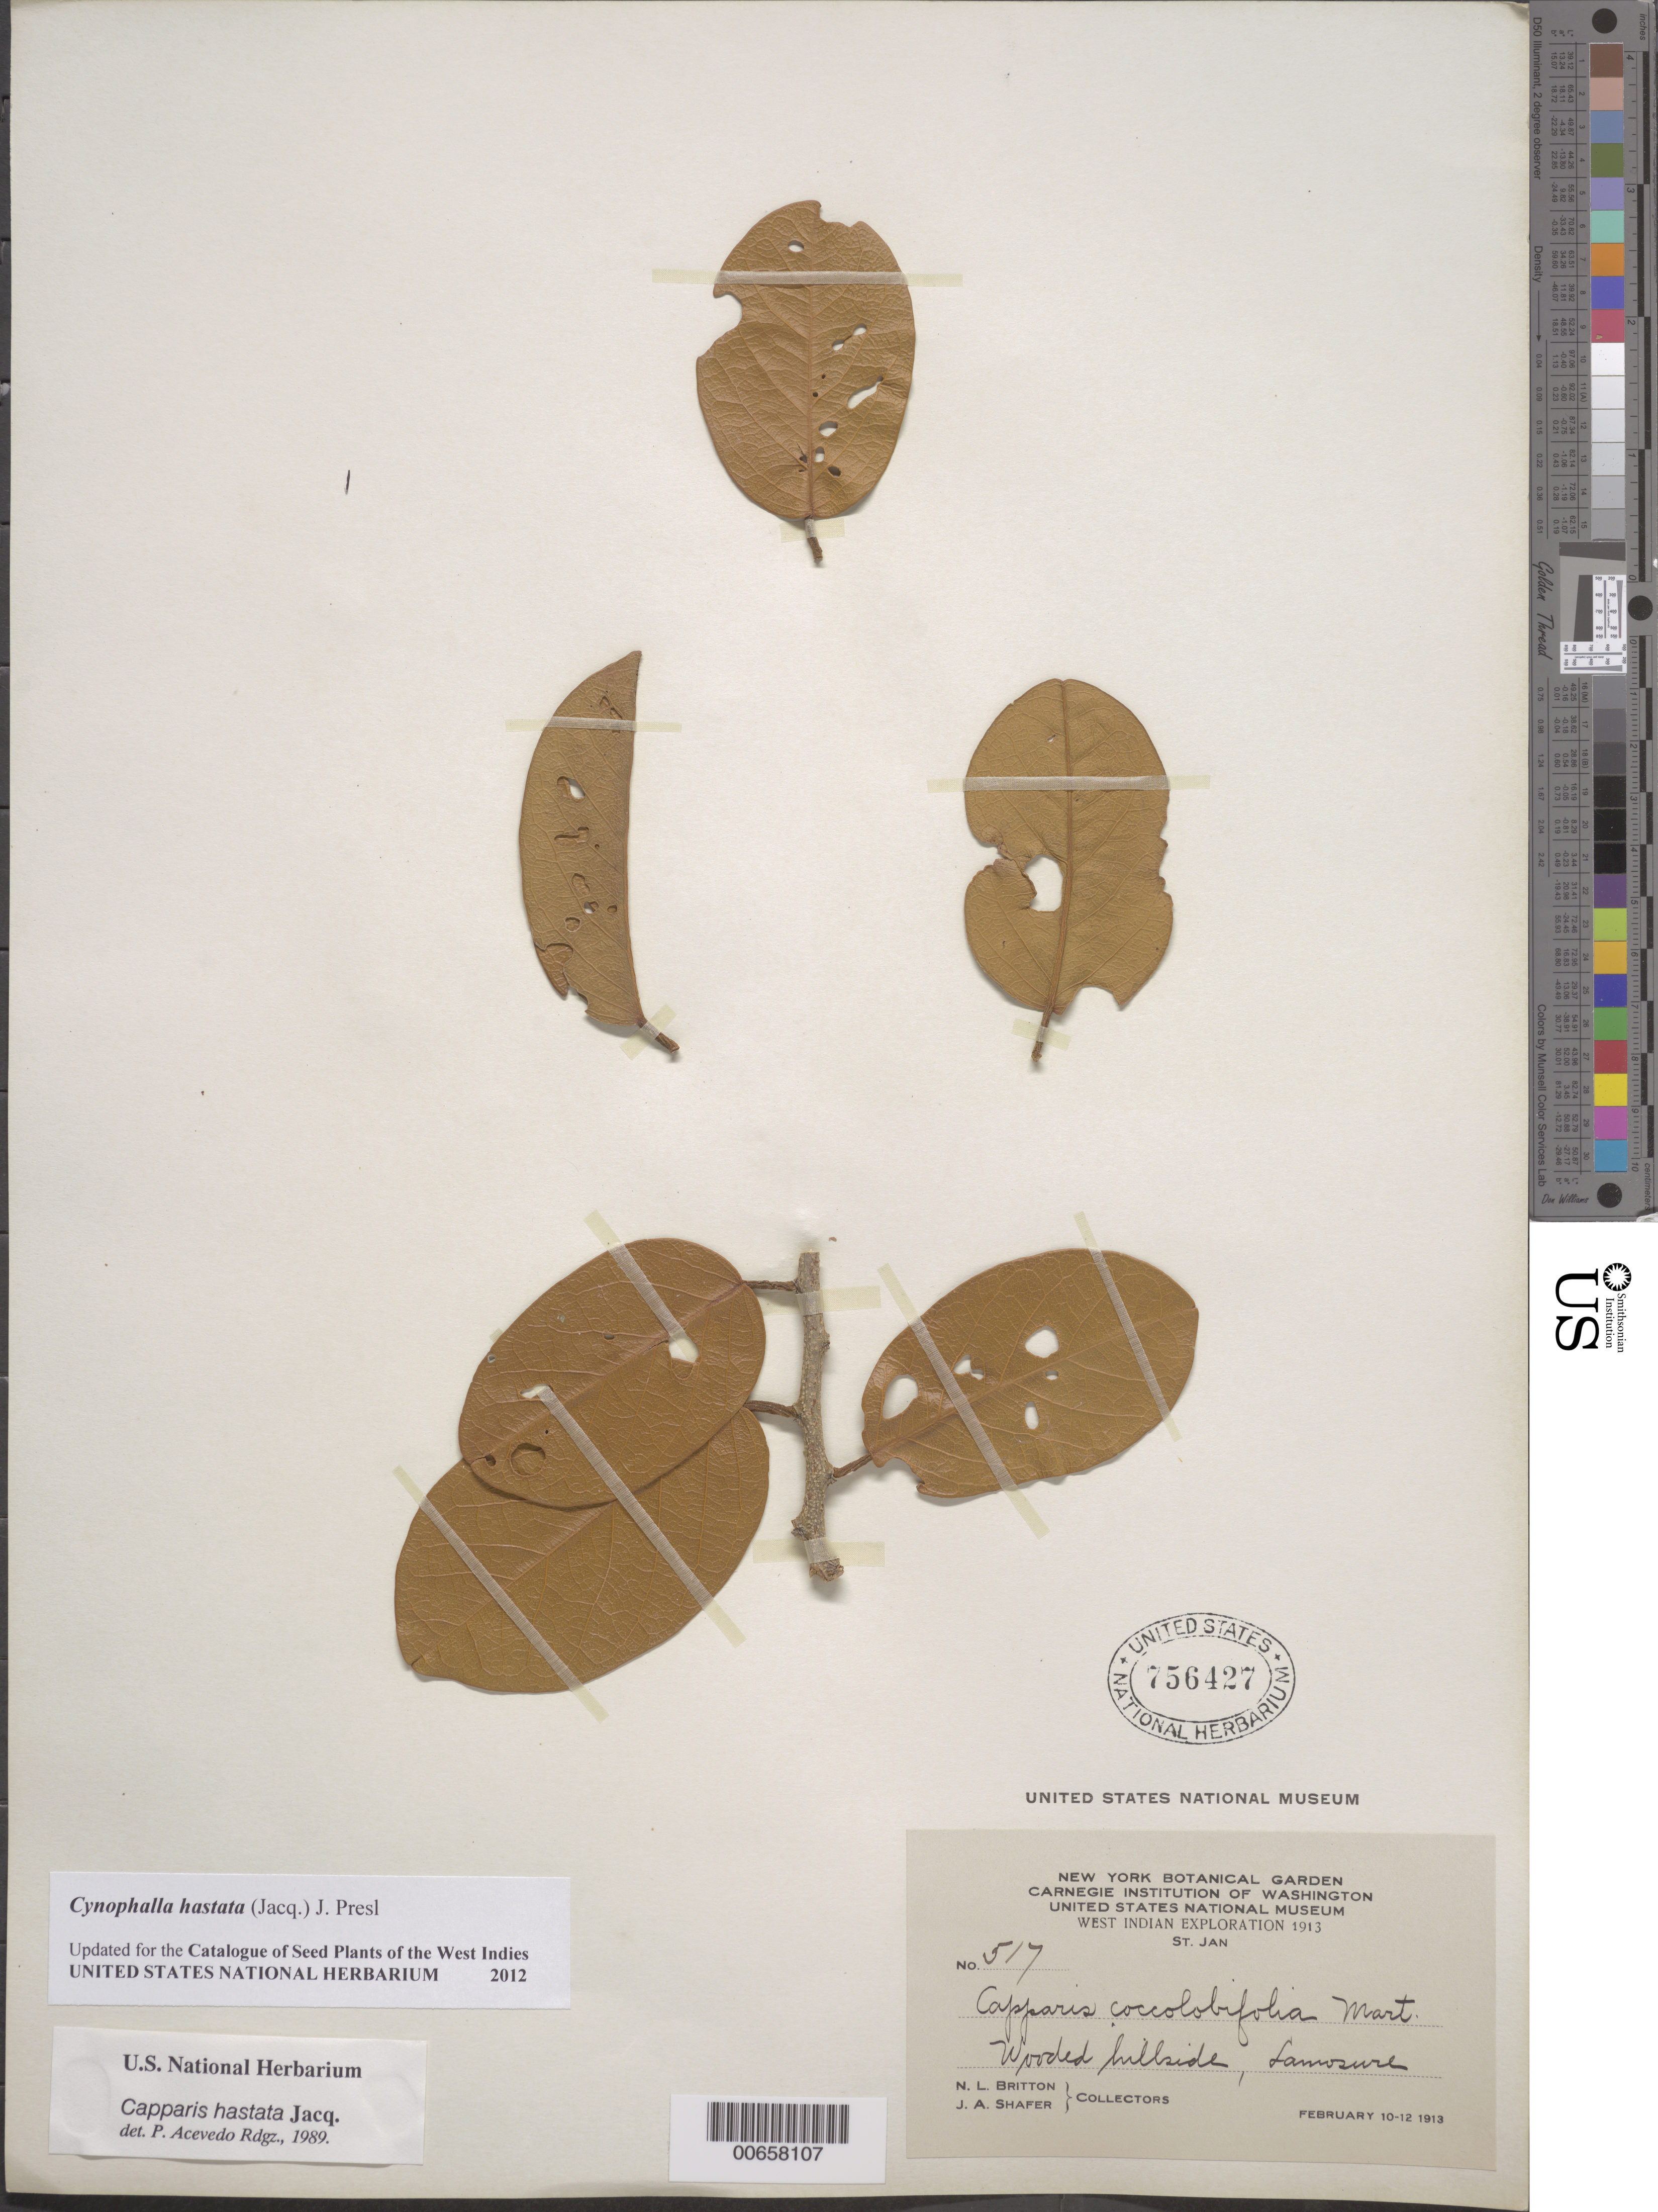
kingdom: Plantae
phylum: Tracheophyta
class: Magnoliopsida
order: Brassicales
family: Capparaceae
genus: Capparis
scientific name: Capparis hastata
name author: Jacq.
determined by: Acevedo-Rodríguez, P., (BOT), Smithsonian Institution - National Museum of Natural History (UNITED STATES)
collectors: N. Britton & J. A. Shafer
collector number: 517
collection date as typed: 10 Feb 1913 to 12 Feb 1913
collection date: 1913-02-10/1913-02-12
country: U.S. Virgin Islands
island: St. John Island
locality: Lamosure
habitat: Wooded hillside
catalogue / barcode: US 756427